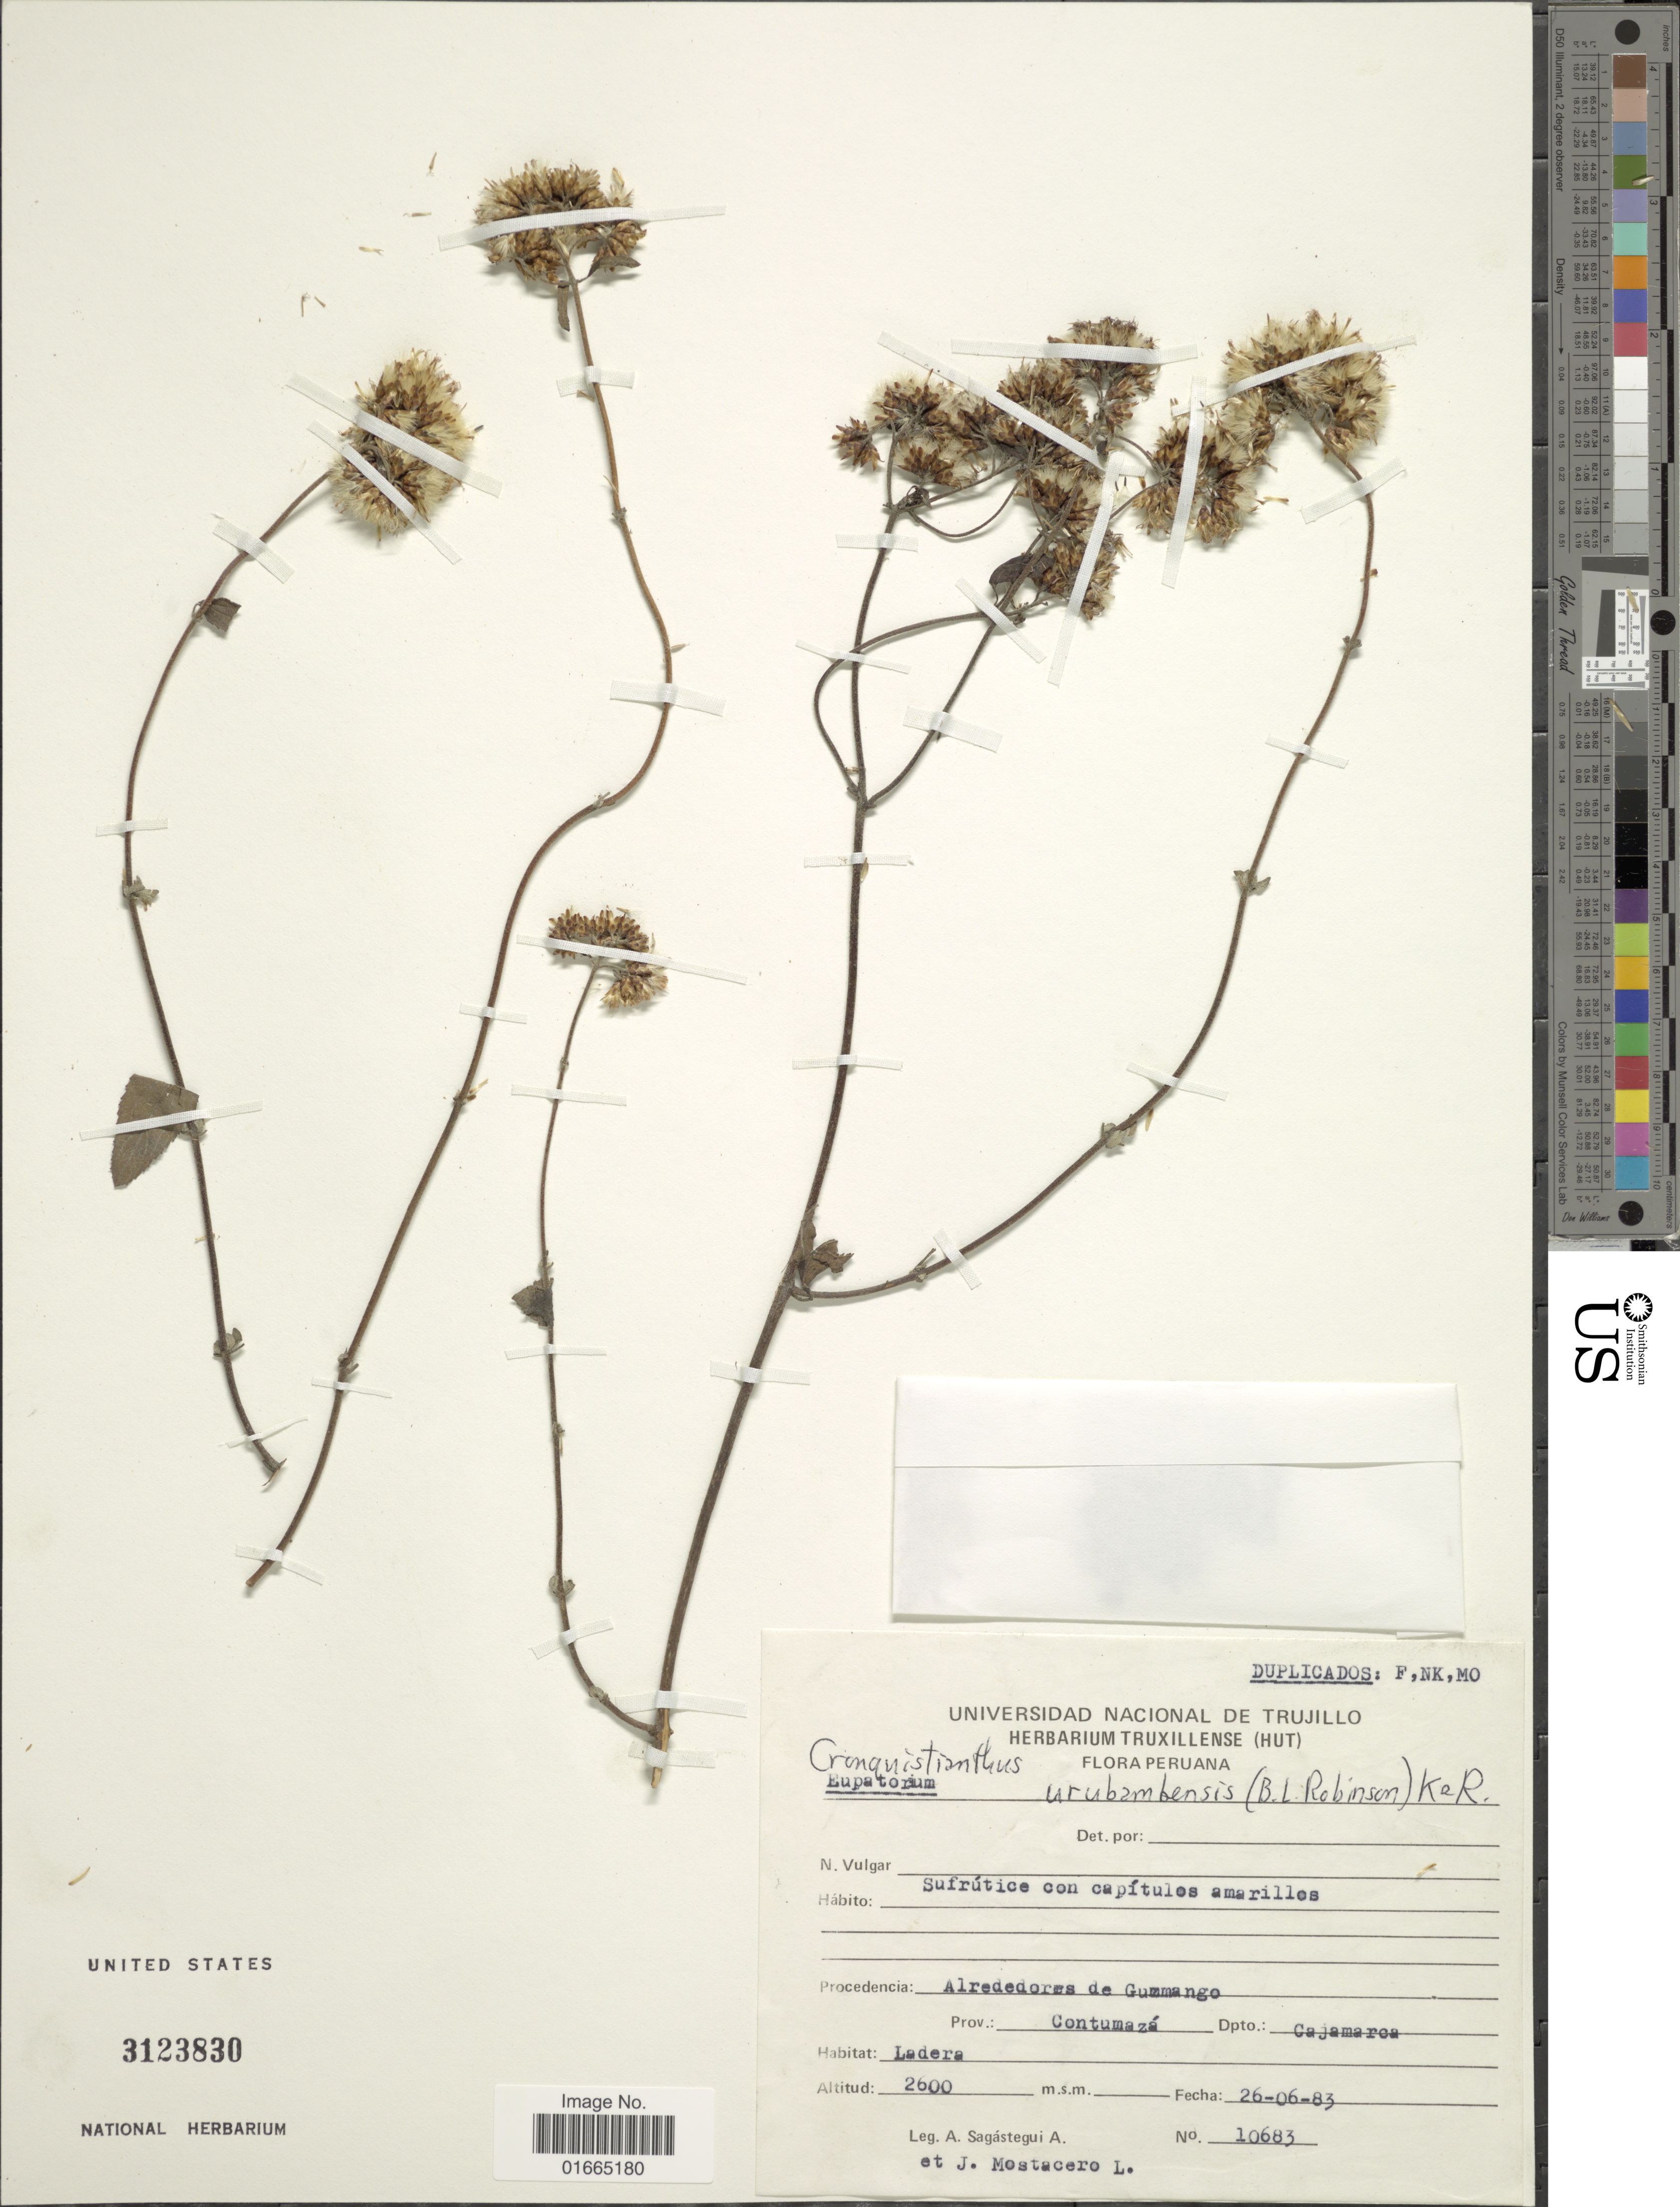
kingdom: Plantae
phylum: Tracheophyta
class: Magnoliopsida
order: Asterales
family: Asteraceae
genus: Cronquistianthus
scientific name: Cronquistianthus urubambensis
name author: (B.L. Rob.) R.M. King & H. Rob.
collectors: A. Sagástegui A. & J. Mostacero L.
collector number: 10683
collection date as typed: Transcribed d/m/y: 26/6/83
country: Peru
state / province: Cajamarca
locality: Alrededores de Guzmango. Prov.: Contumazá. Dpto.: Cajamarca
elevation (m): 2600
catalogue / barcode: US 3123830